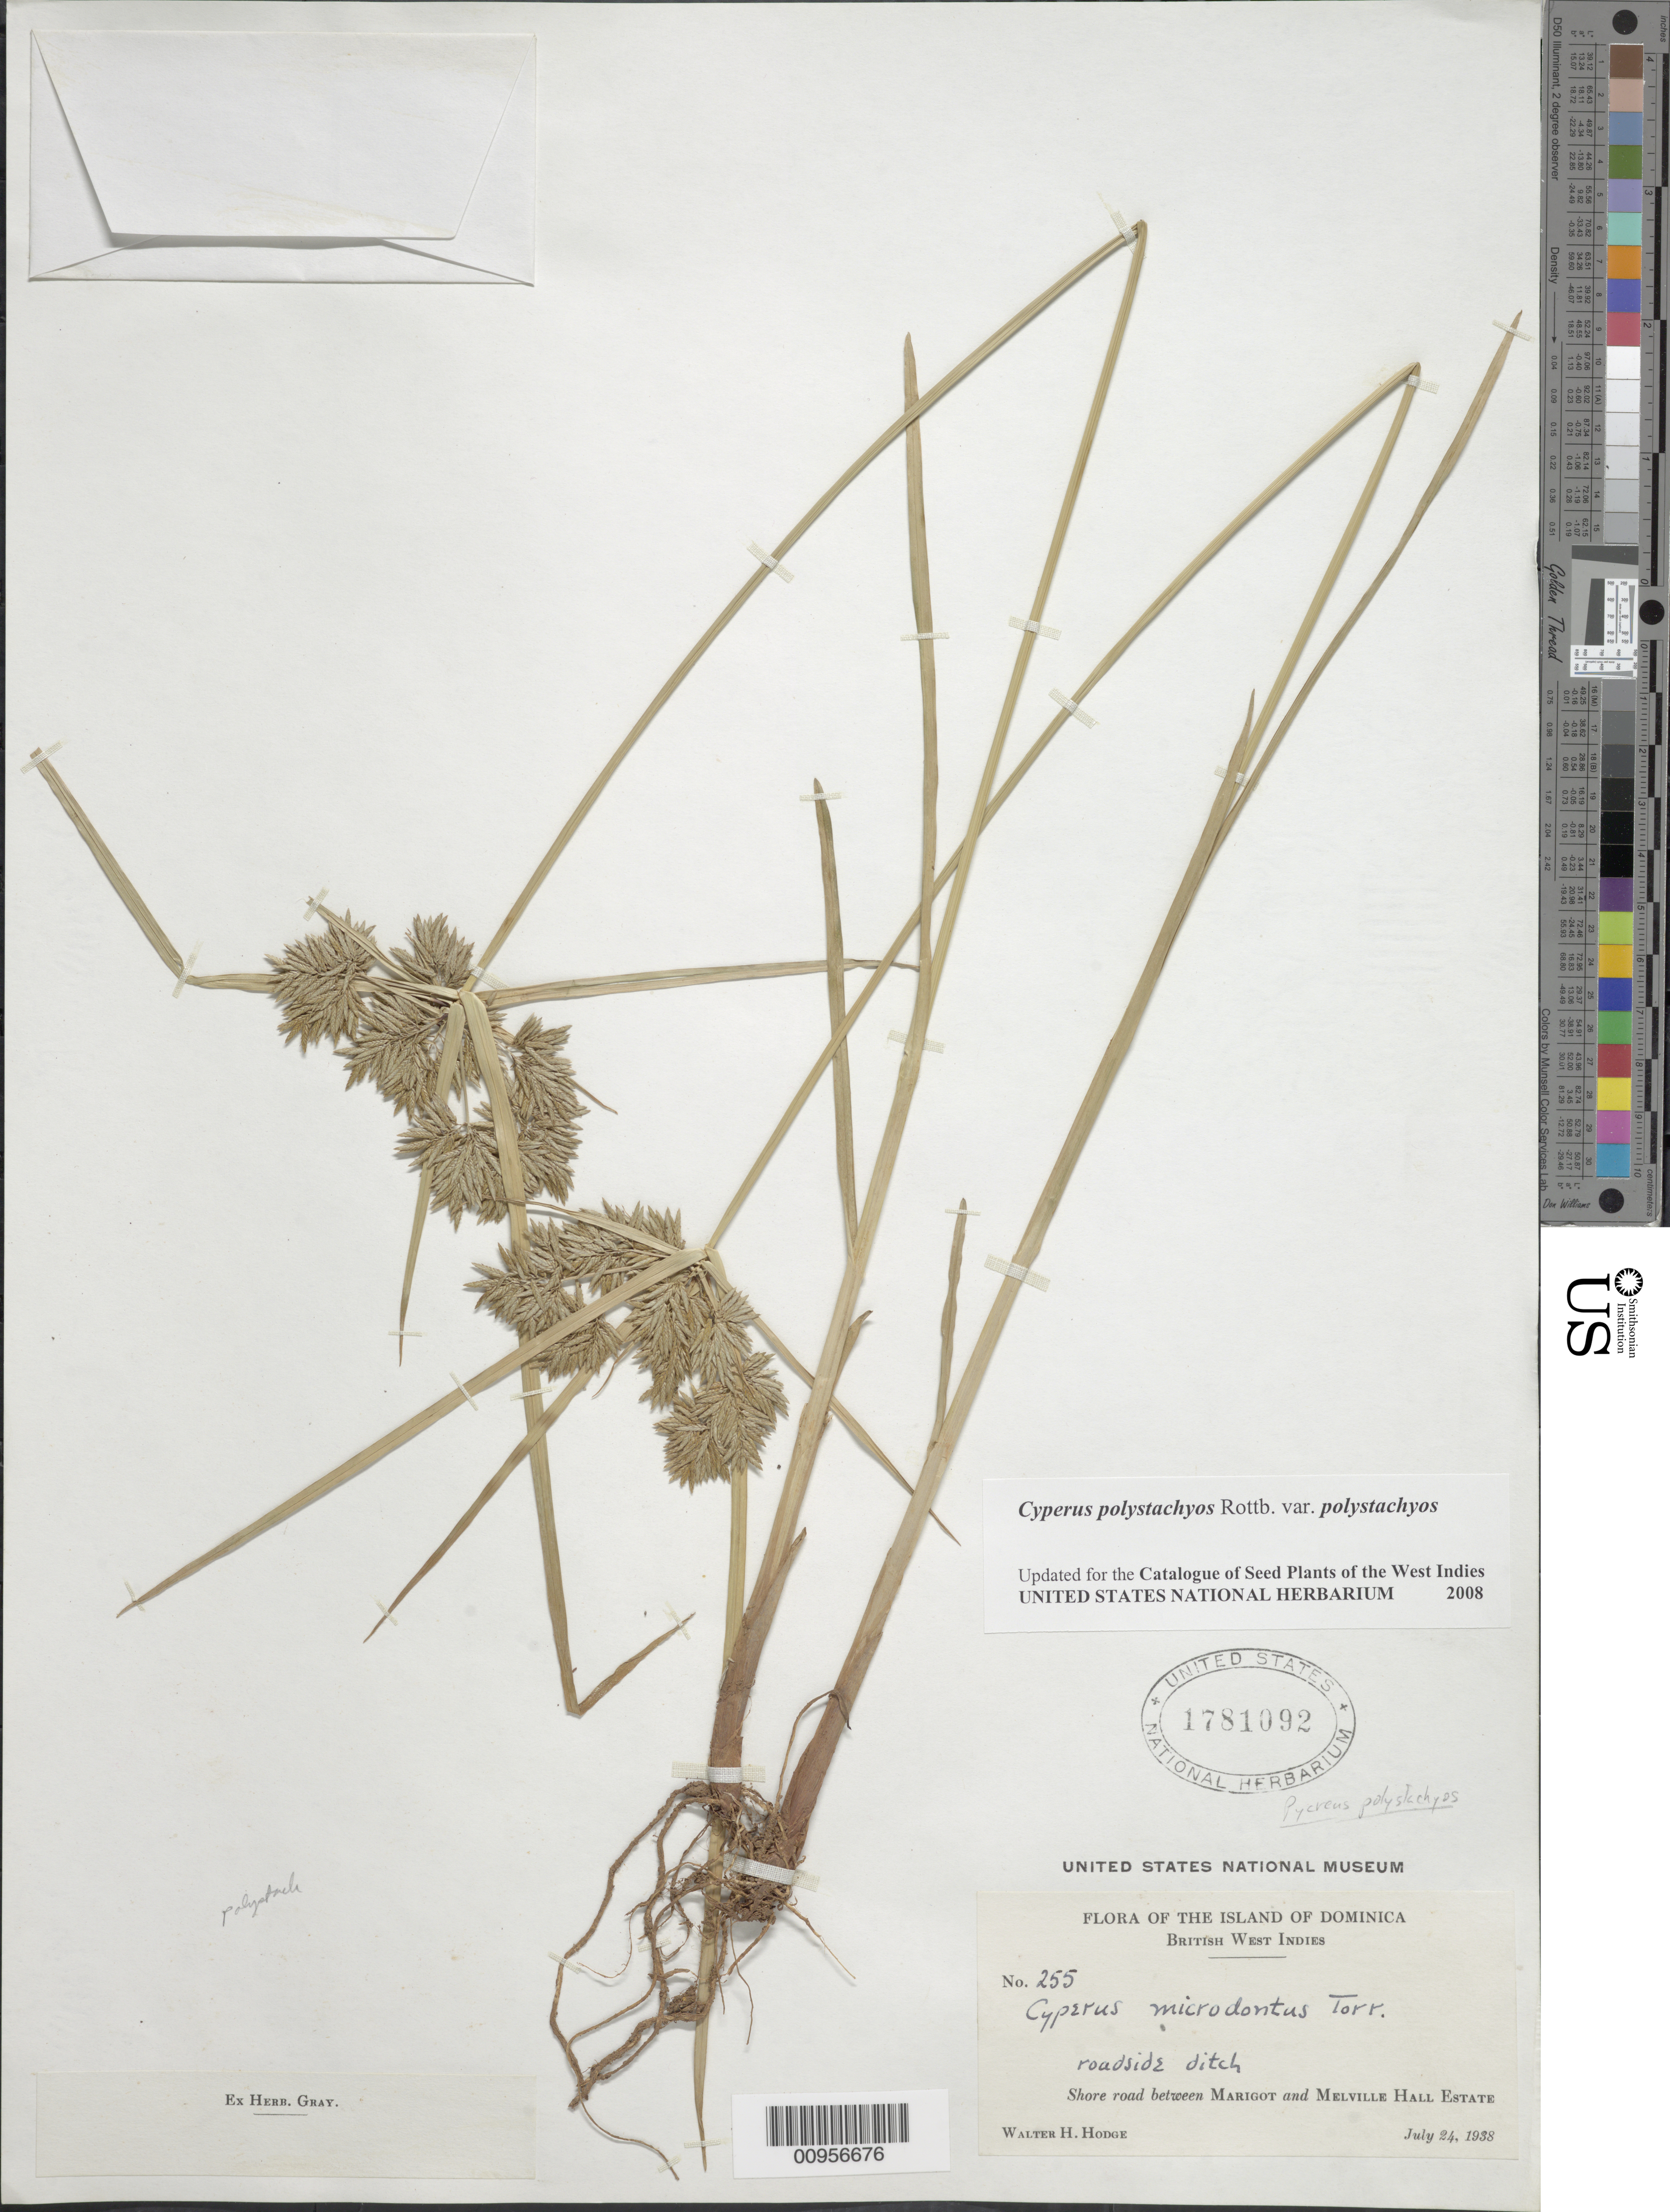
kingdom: Plantae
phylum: Tracheophyta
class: Liliopsida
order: Poales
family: Cyperaceae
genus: Cyperus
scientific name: Cyperus polystachyos var. polystachyos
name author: Rottb.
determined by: Strong, M. T., (US), Smithsonian Institution - National Museum of Natural History (UNITED STATES)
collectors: W. Hodge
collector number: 255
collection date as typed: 24 Jul 1938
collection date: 1938-07-24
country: Dominica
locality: Roadside ditch, shore road between Marigot and Melville Hall Estate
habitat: Roadside ditch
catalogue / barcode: US 1781092